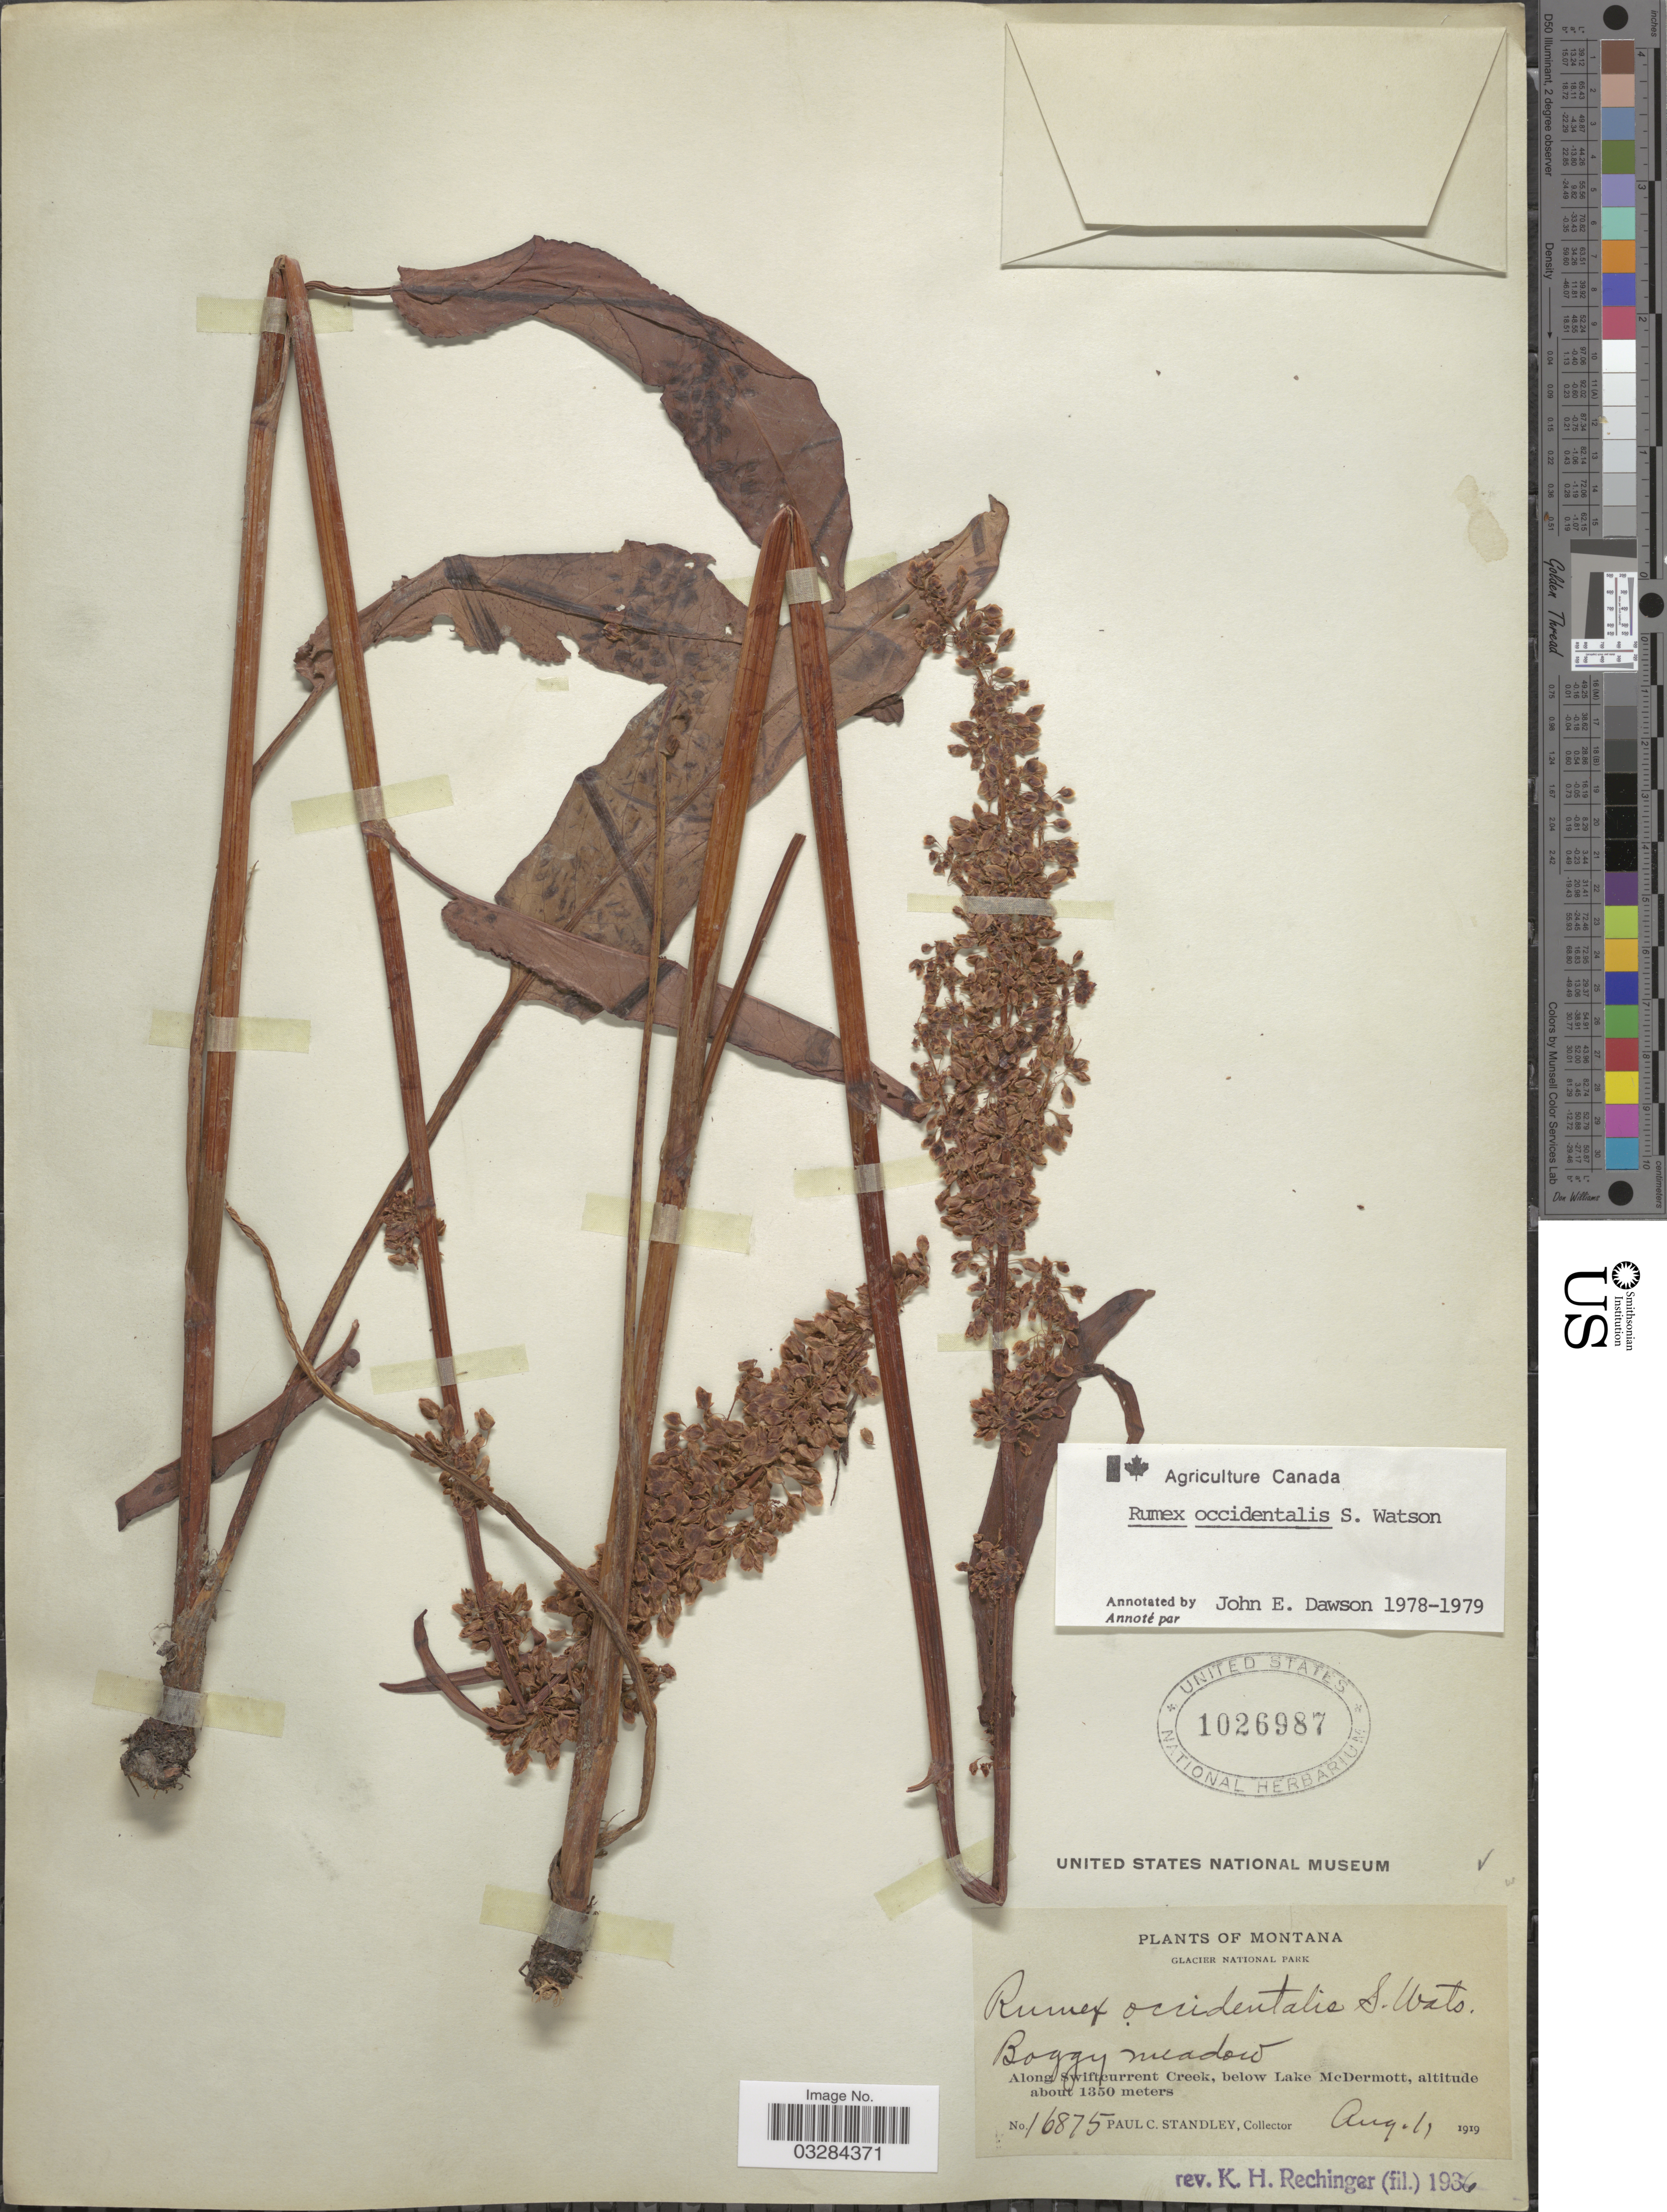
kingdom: Plantae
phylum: Tracheophyta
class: Magnoliopsida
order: Caryophyllales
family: Polygonaceae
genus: Rumex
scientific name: Rumex occidentalis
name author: S. Watson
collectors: P. C. Standley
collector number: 16875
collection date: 1919-08-01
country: United States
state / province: Montana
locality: Glacier National Park. Boggy meadow. Along Swiftcurrent Creek, below Lake McDermott.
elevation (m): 1350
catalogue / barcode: US 1026987